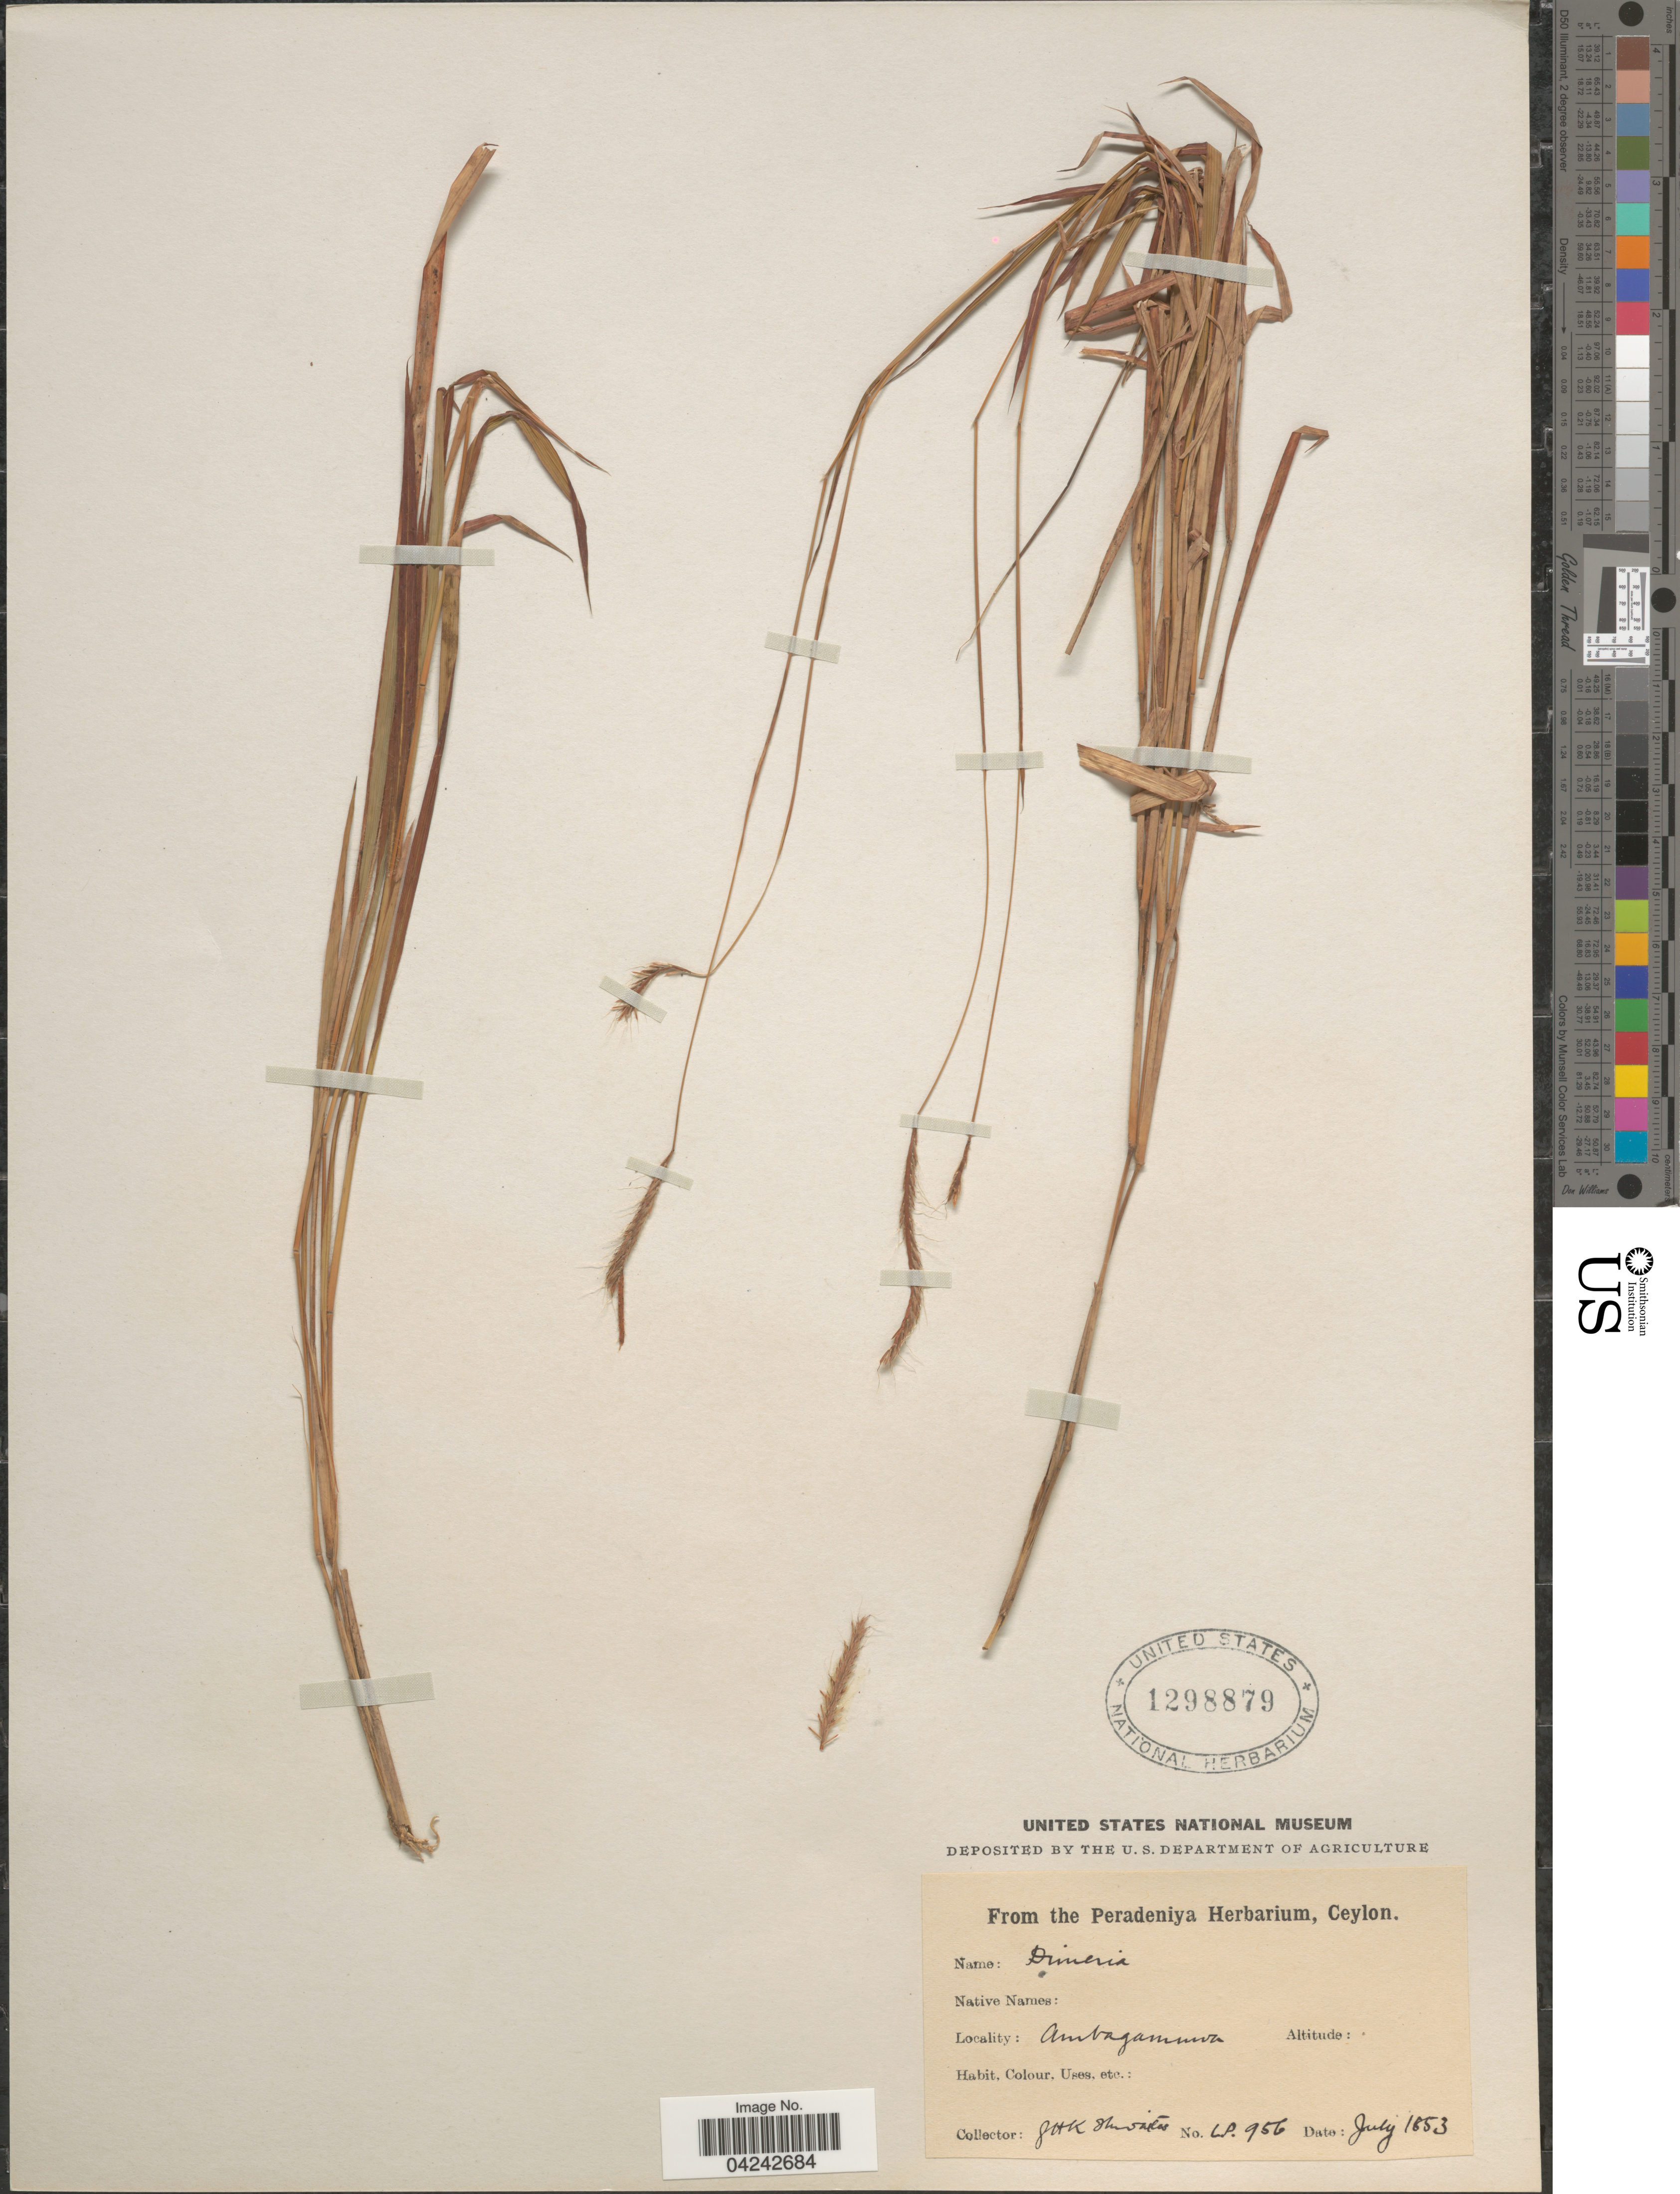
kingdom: Plantae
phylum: Tracheophyta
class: Liliopsida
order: Poales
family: Poaceae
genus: Dimeria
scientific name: Dimeria pubescens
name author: Hack.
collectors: G. H. K. Thwaites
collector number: C.P.956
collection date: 1853-07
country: Sri Lanka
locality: Ambagamuwa.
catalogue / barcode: US 1298879